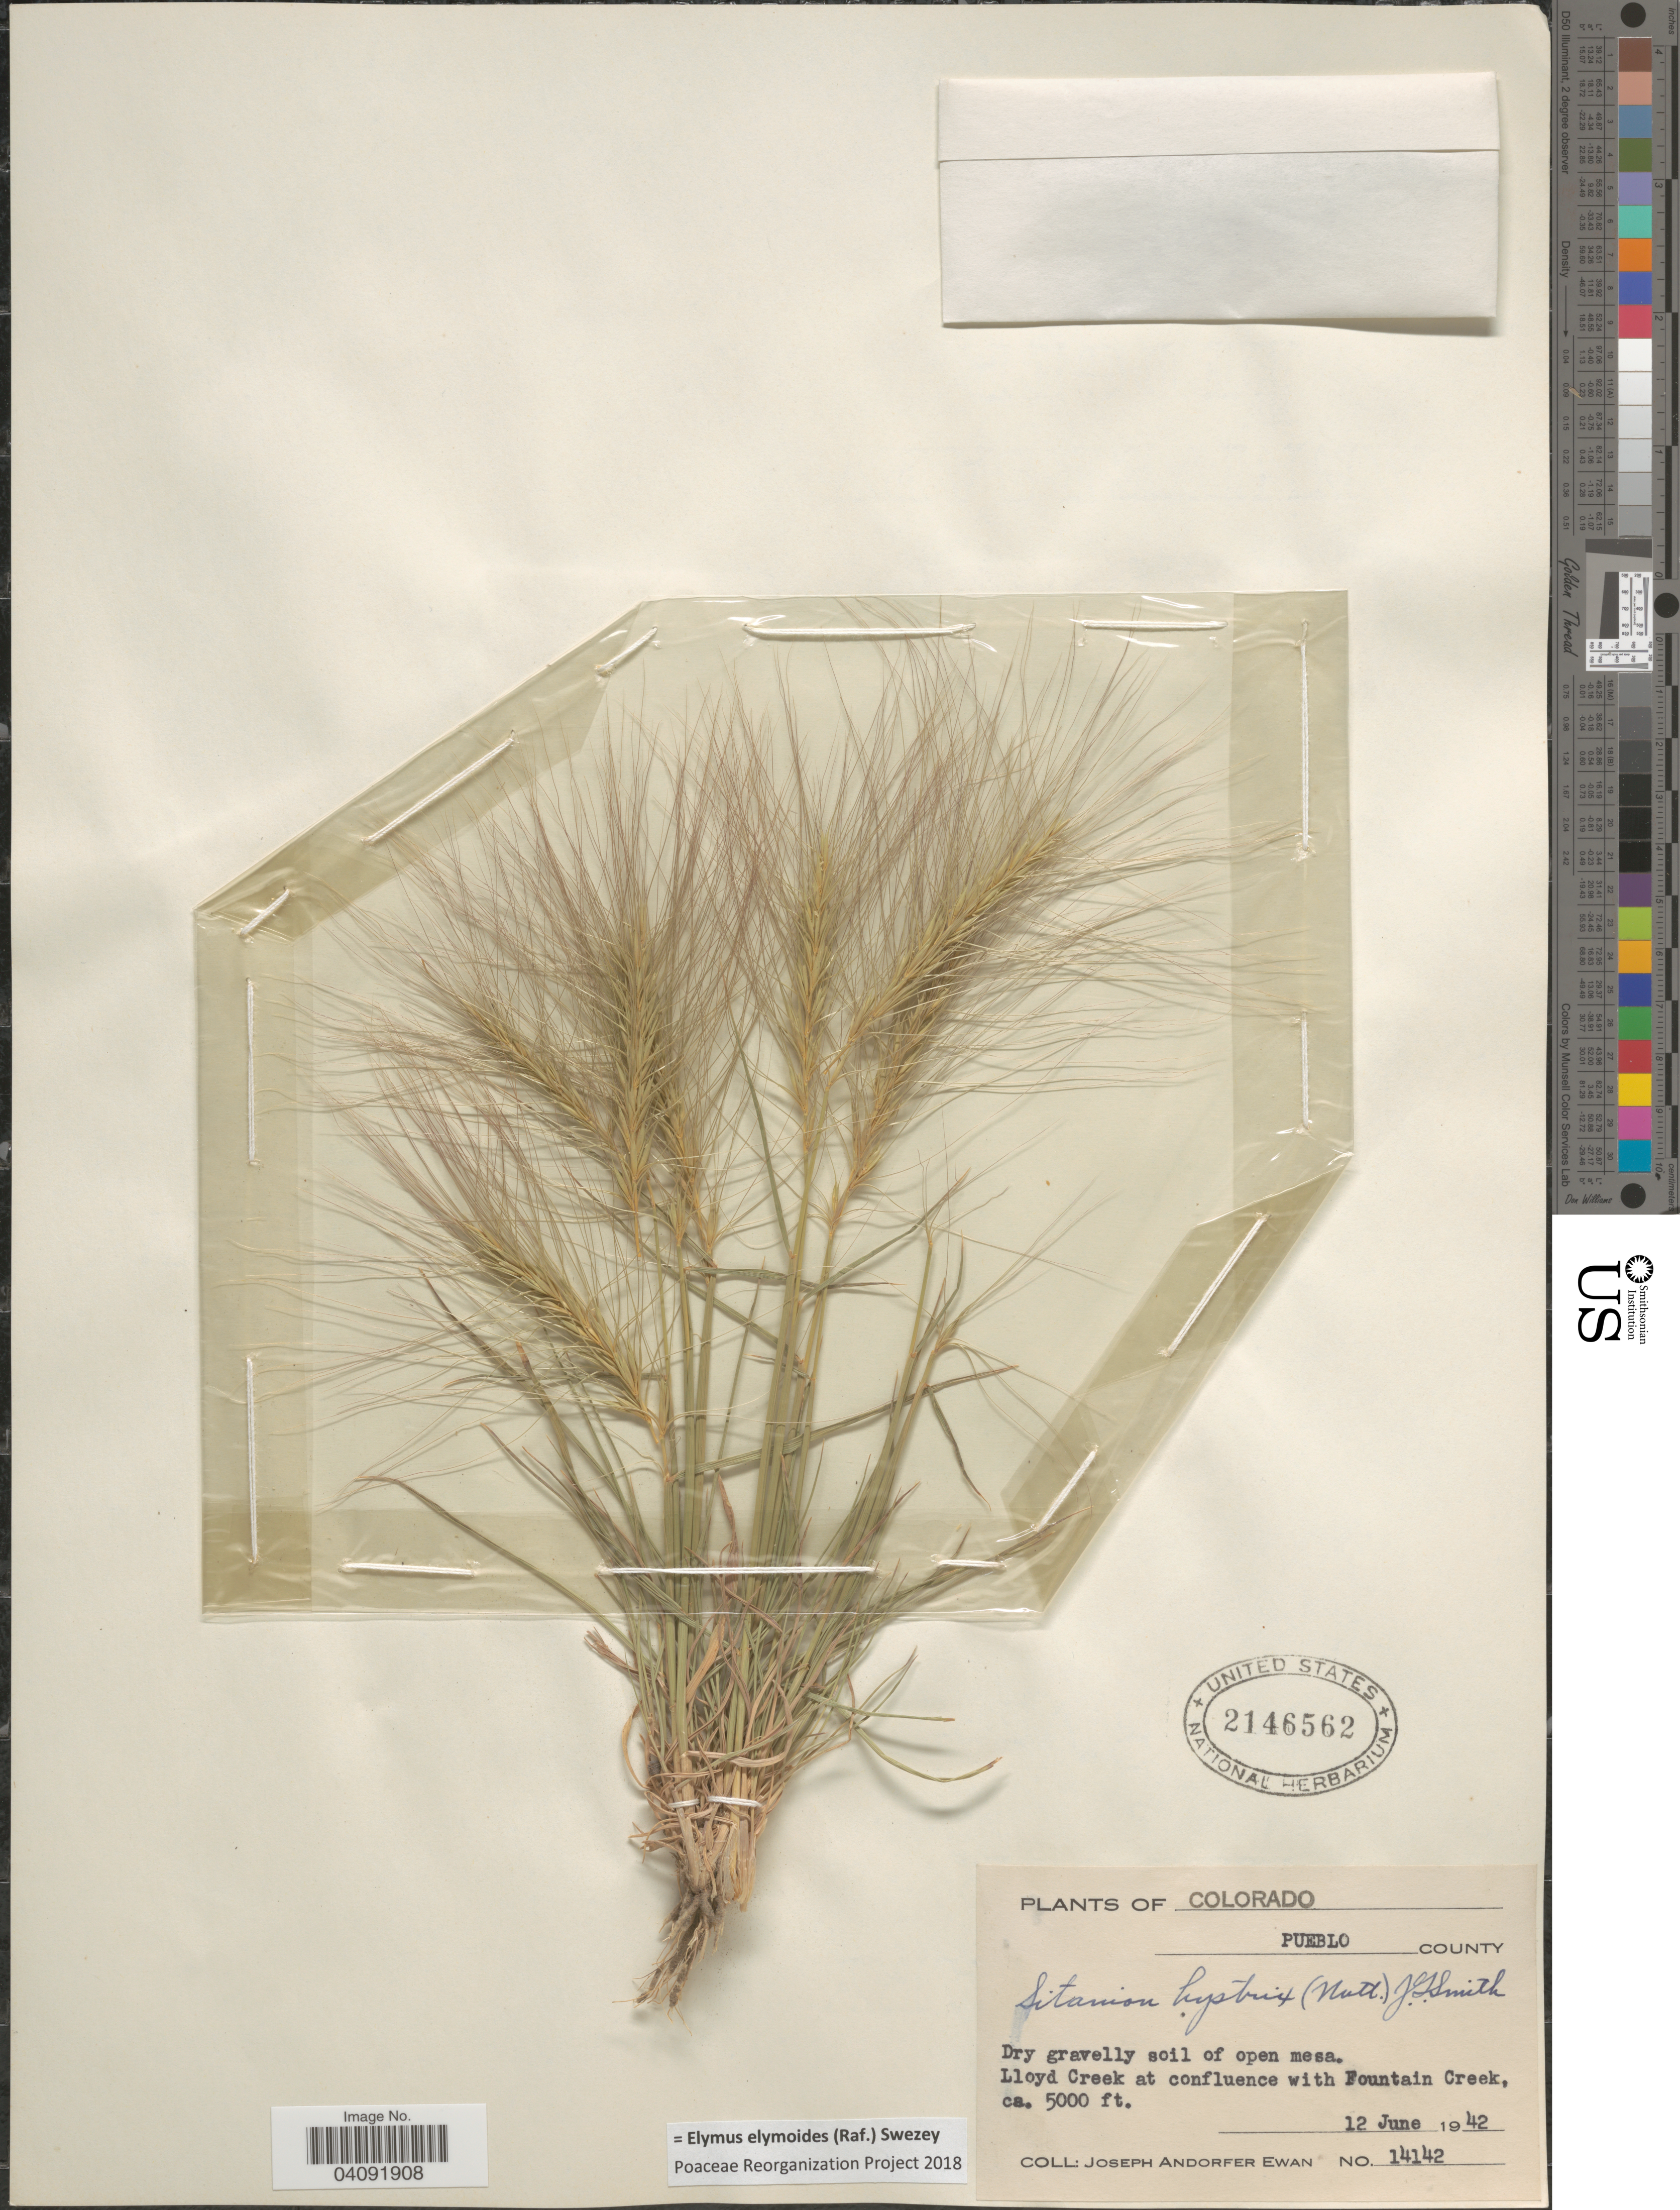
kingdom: Plantae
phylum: Tracheophyta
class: Liliopsida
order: Poales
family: Poaceae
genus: Elymus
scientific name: Elymus elymoides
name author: (Raf.) Swezey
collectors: J. A. Ewan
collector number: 14142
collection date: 1942-06-12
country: United States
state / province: Colorado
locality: Pueblo County. Dry gravelly soil of open mesa. Lloyd Creek at confluence with Fountain Creek.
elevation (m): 1524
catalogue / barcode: US 2146562